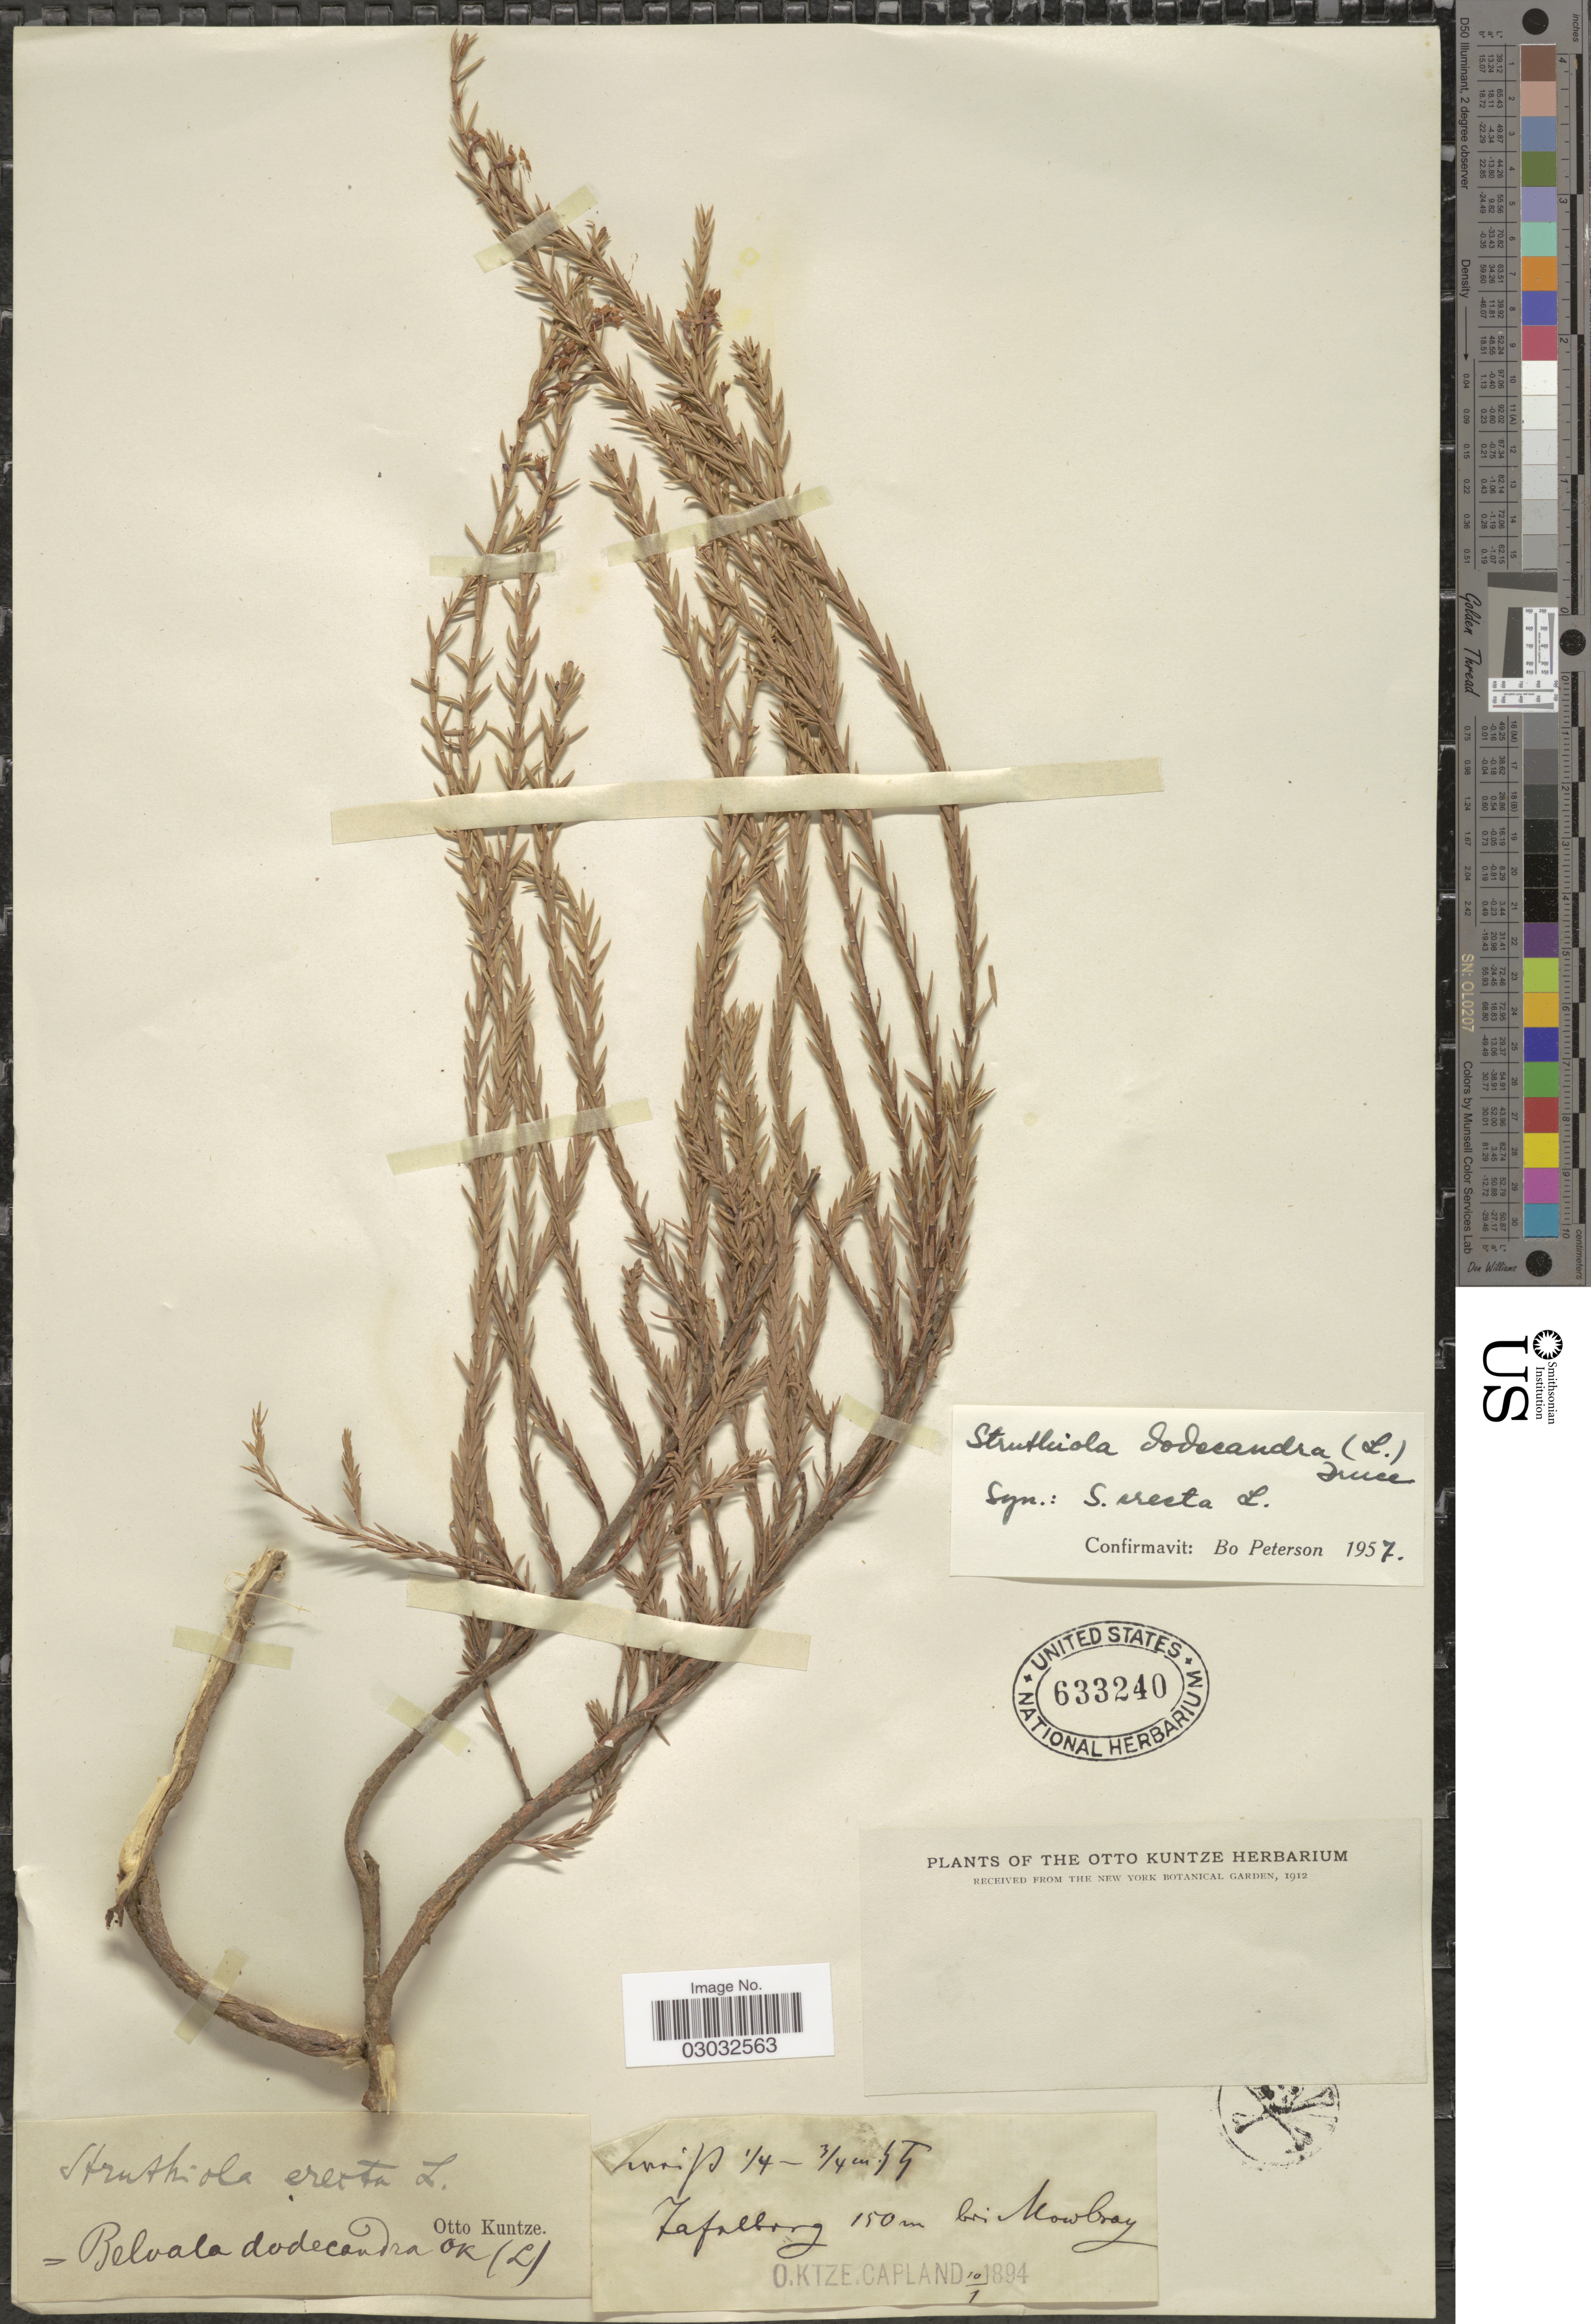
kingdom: Plantae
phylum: Tracheophyta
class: Magnoliopsida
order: Malvales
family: Thymelaeaceae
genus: Struthiola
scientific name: Struthiola dodecandra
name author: (L.) Druce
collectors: C.E.O. Kuntze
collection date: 1894-07-10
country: South Africa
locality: Tafelberg bei Mowbray. Capland.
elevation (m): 150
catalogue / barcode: US 633240